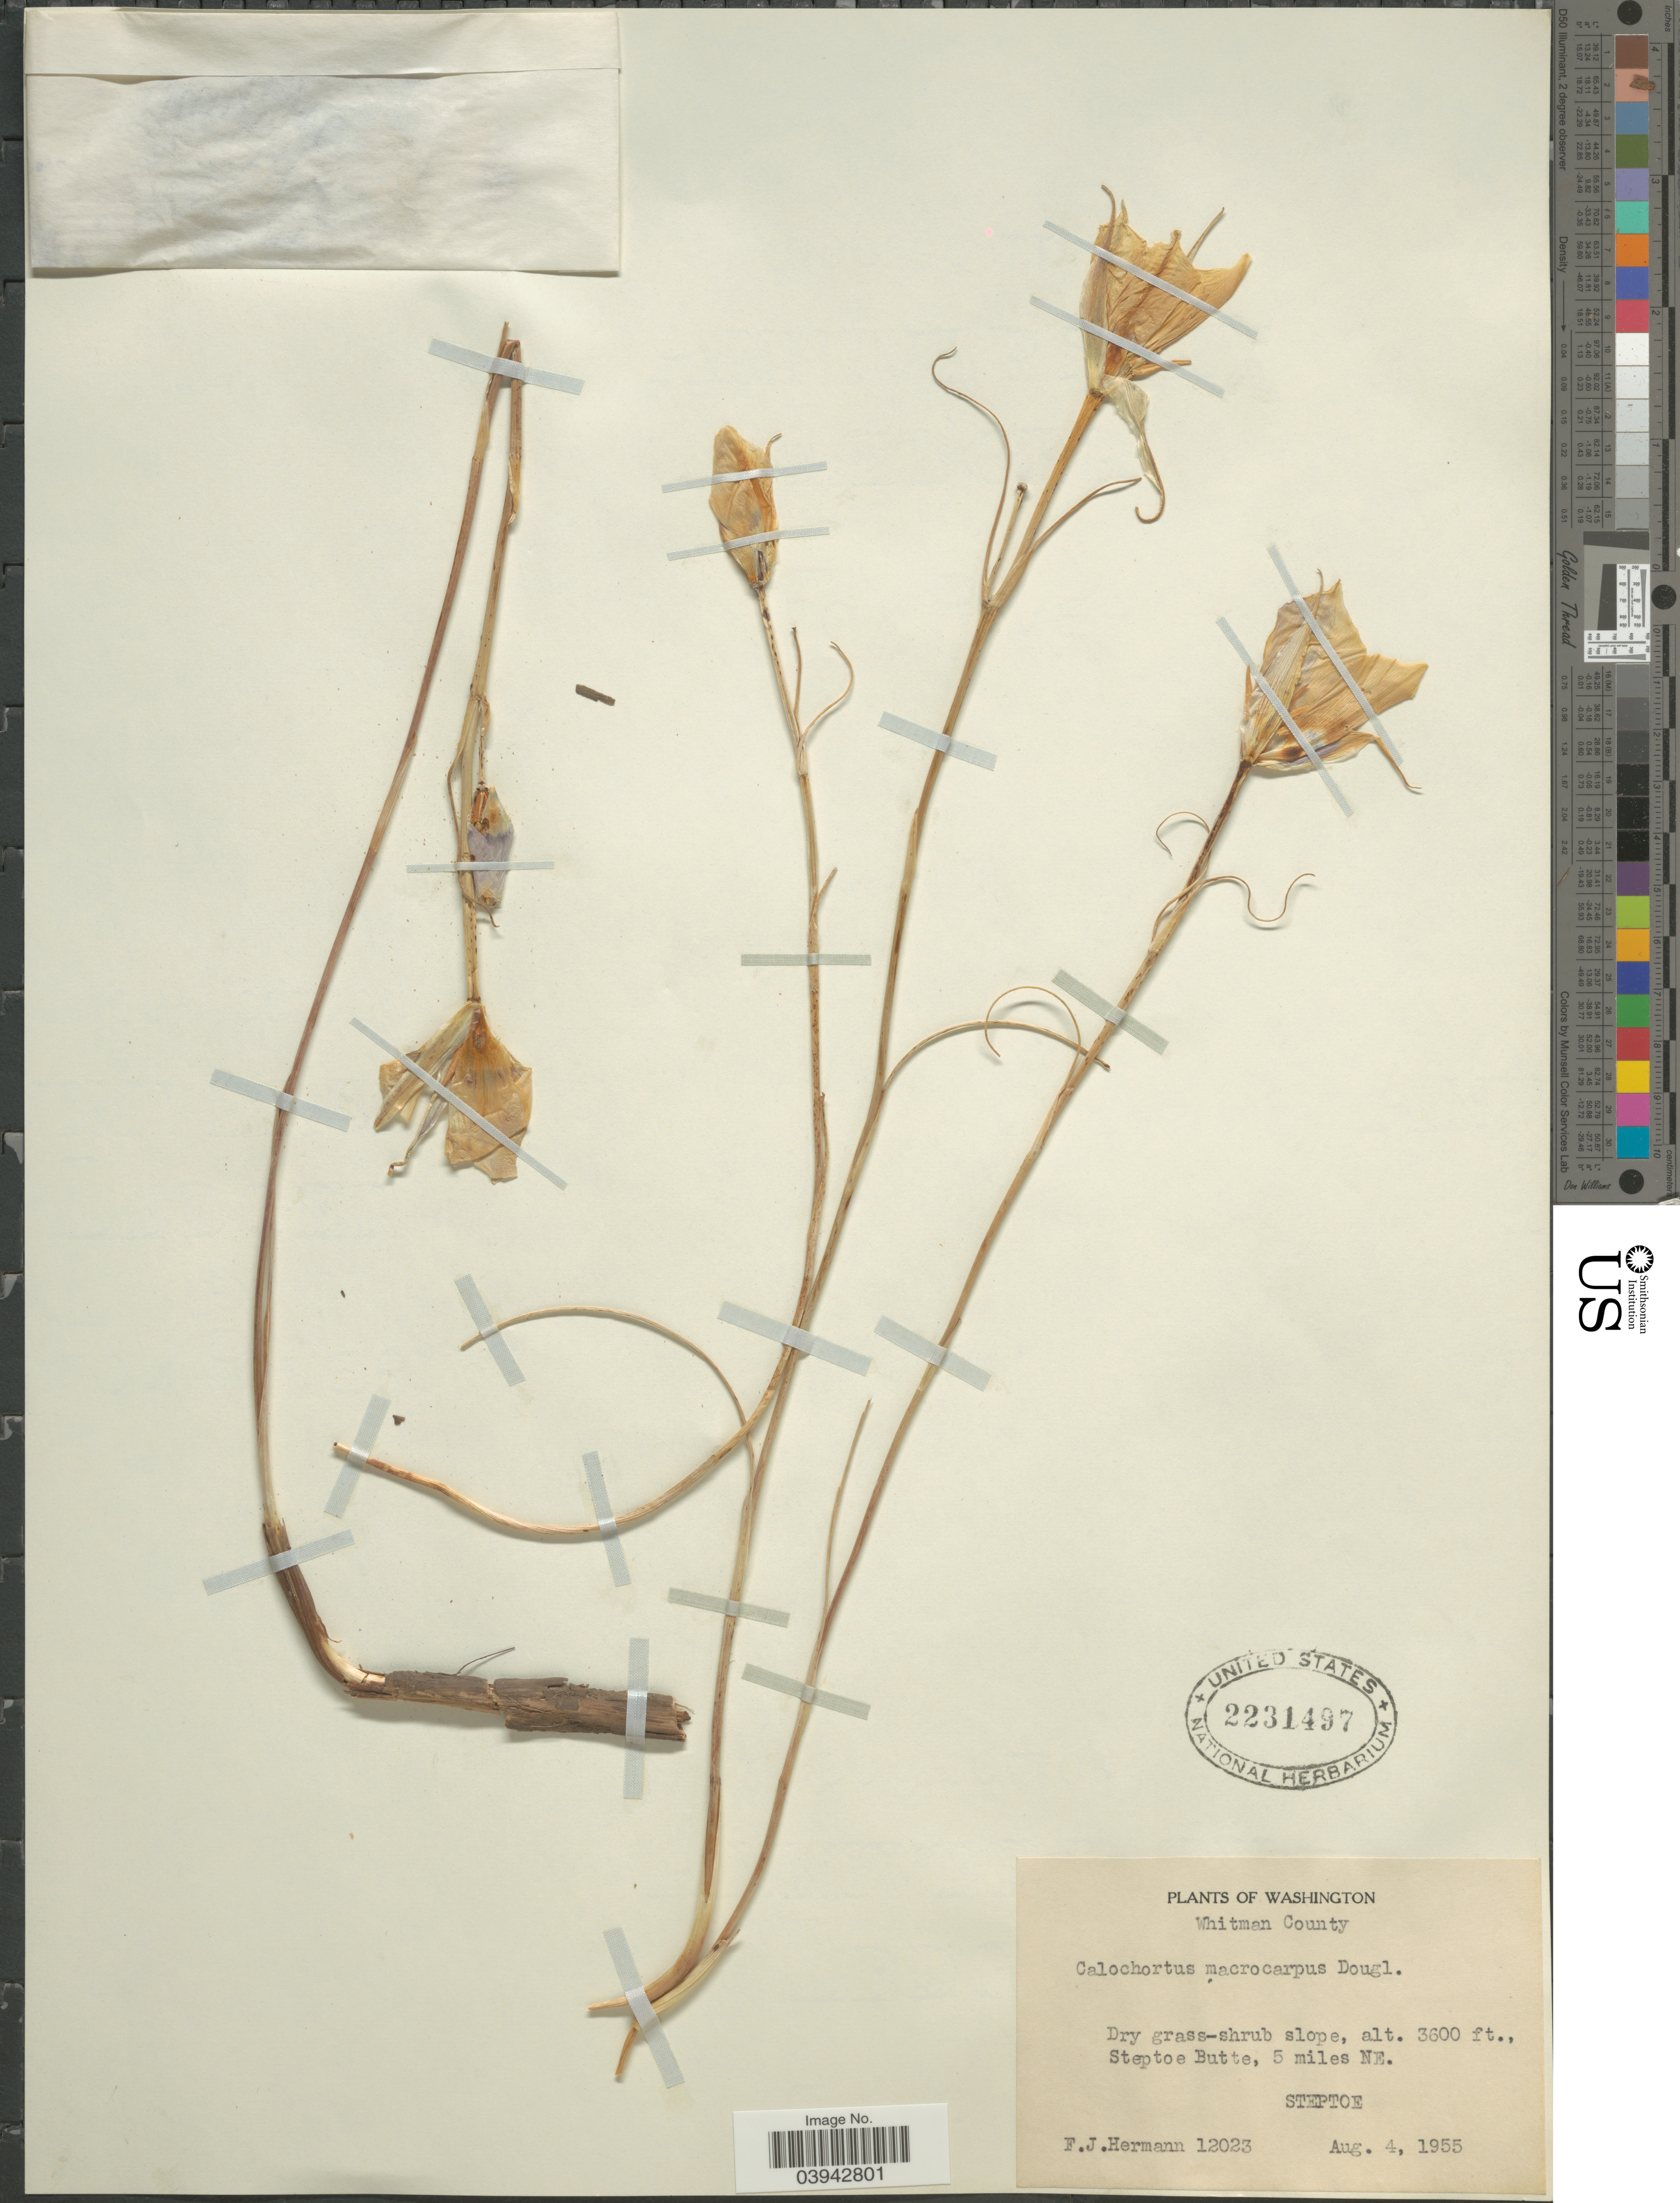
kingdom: Plantae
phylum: Tracheophyta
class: Liliopsida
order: Liliales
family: Liliaceae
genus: Calochortus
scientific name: Calochortus macrocarpus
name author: Douglas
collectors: F. Herman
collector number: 12023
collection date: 1955-08-04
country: United States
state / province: Washington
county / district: Whitman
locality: Whitman County. Steptoe Butte, 5 miles NE. Steptoe.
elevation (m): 1097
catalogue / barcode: US 2231497